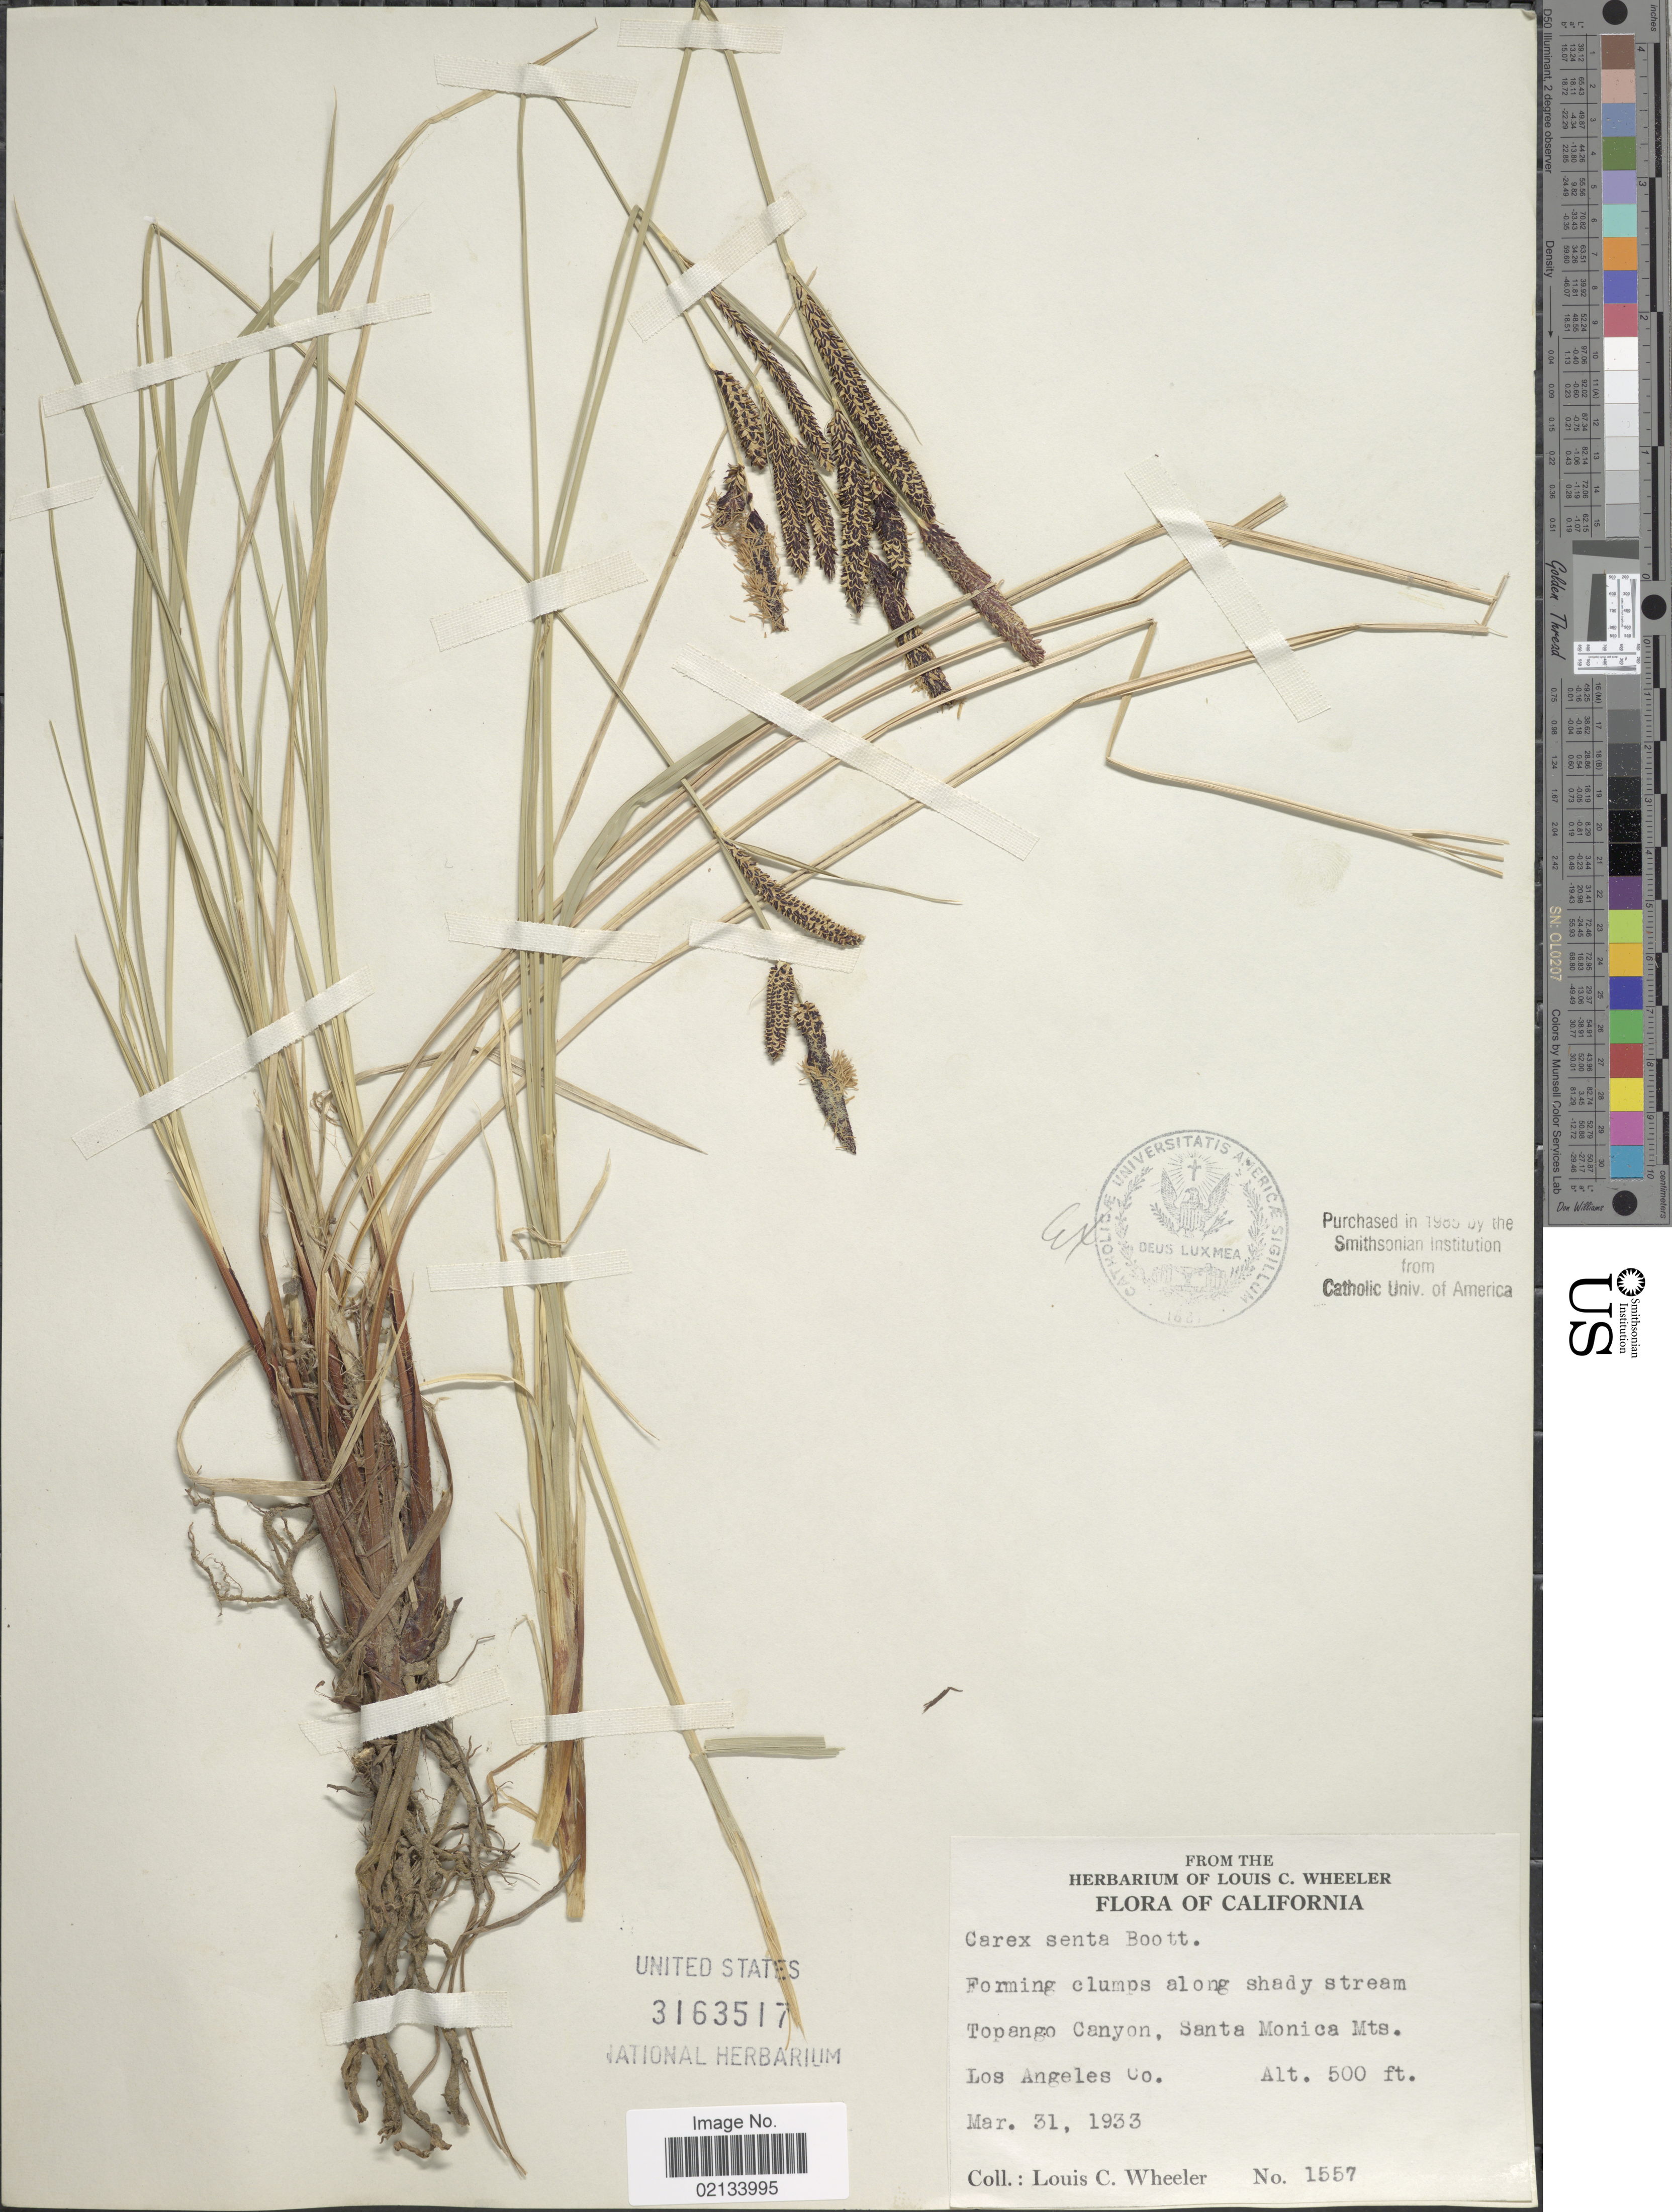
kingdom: Plantae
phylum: Tracheophyta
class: Liliopsida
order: Poales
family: Cyperaceae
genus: Carex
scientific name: Carex senta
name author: Boott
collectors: L. C. Wheeler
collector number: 1557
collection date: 1933-03-31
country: United States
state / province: California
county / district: Los Angeles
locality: Along shady stream, Topango Canyon, Santa Monica Mts., Los Angeles Co.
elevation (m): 152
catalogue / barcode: US 3163517